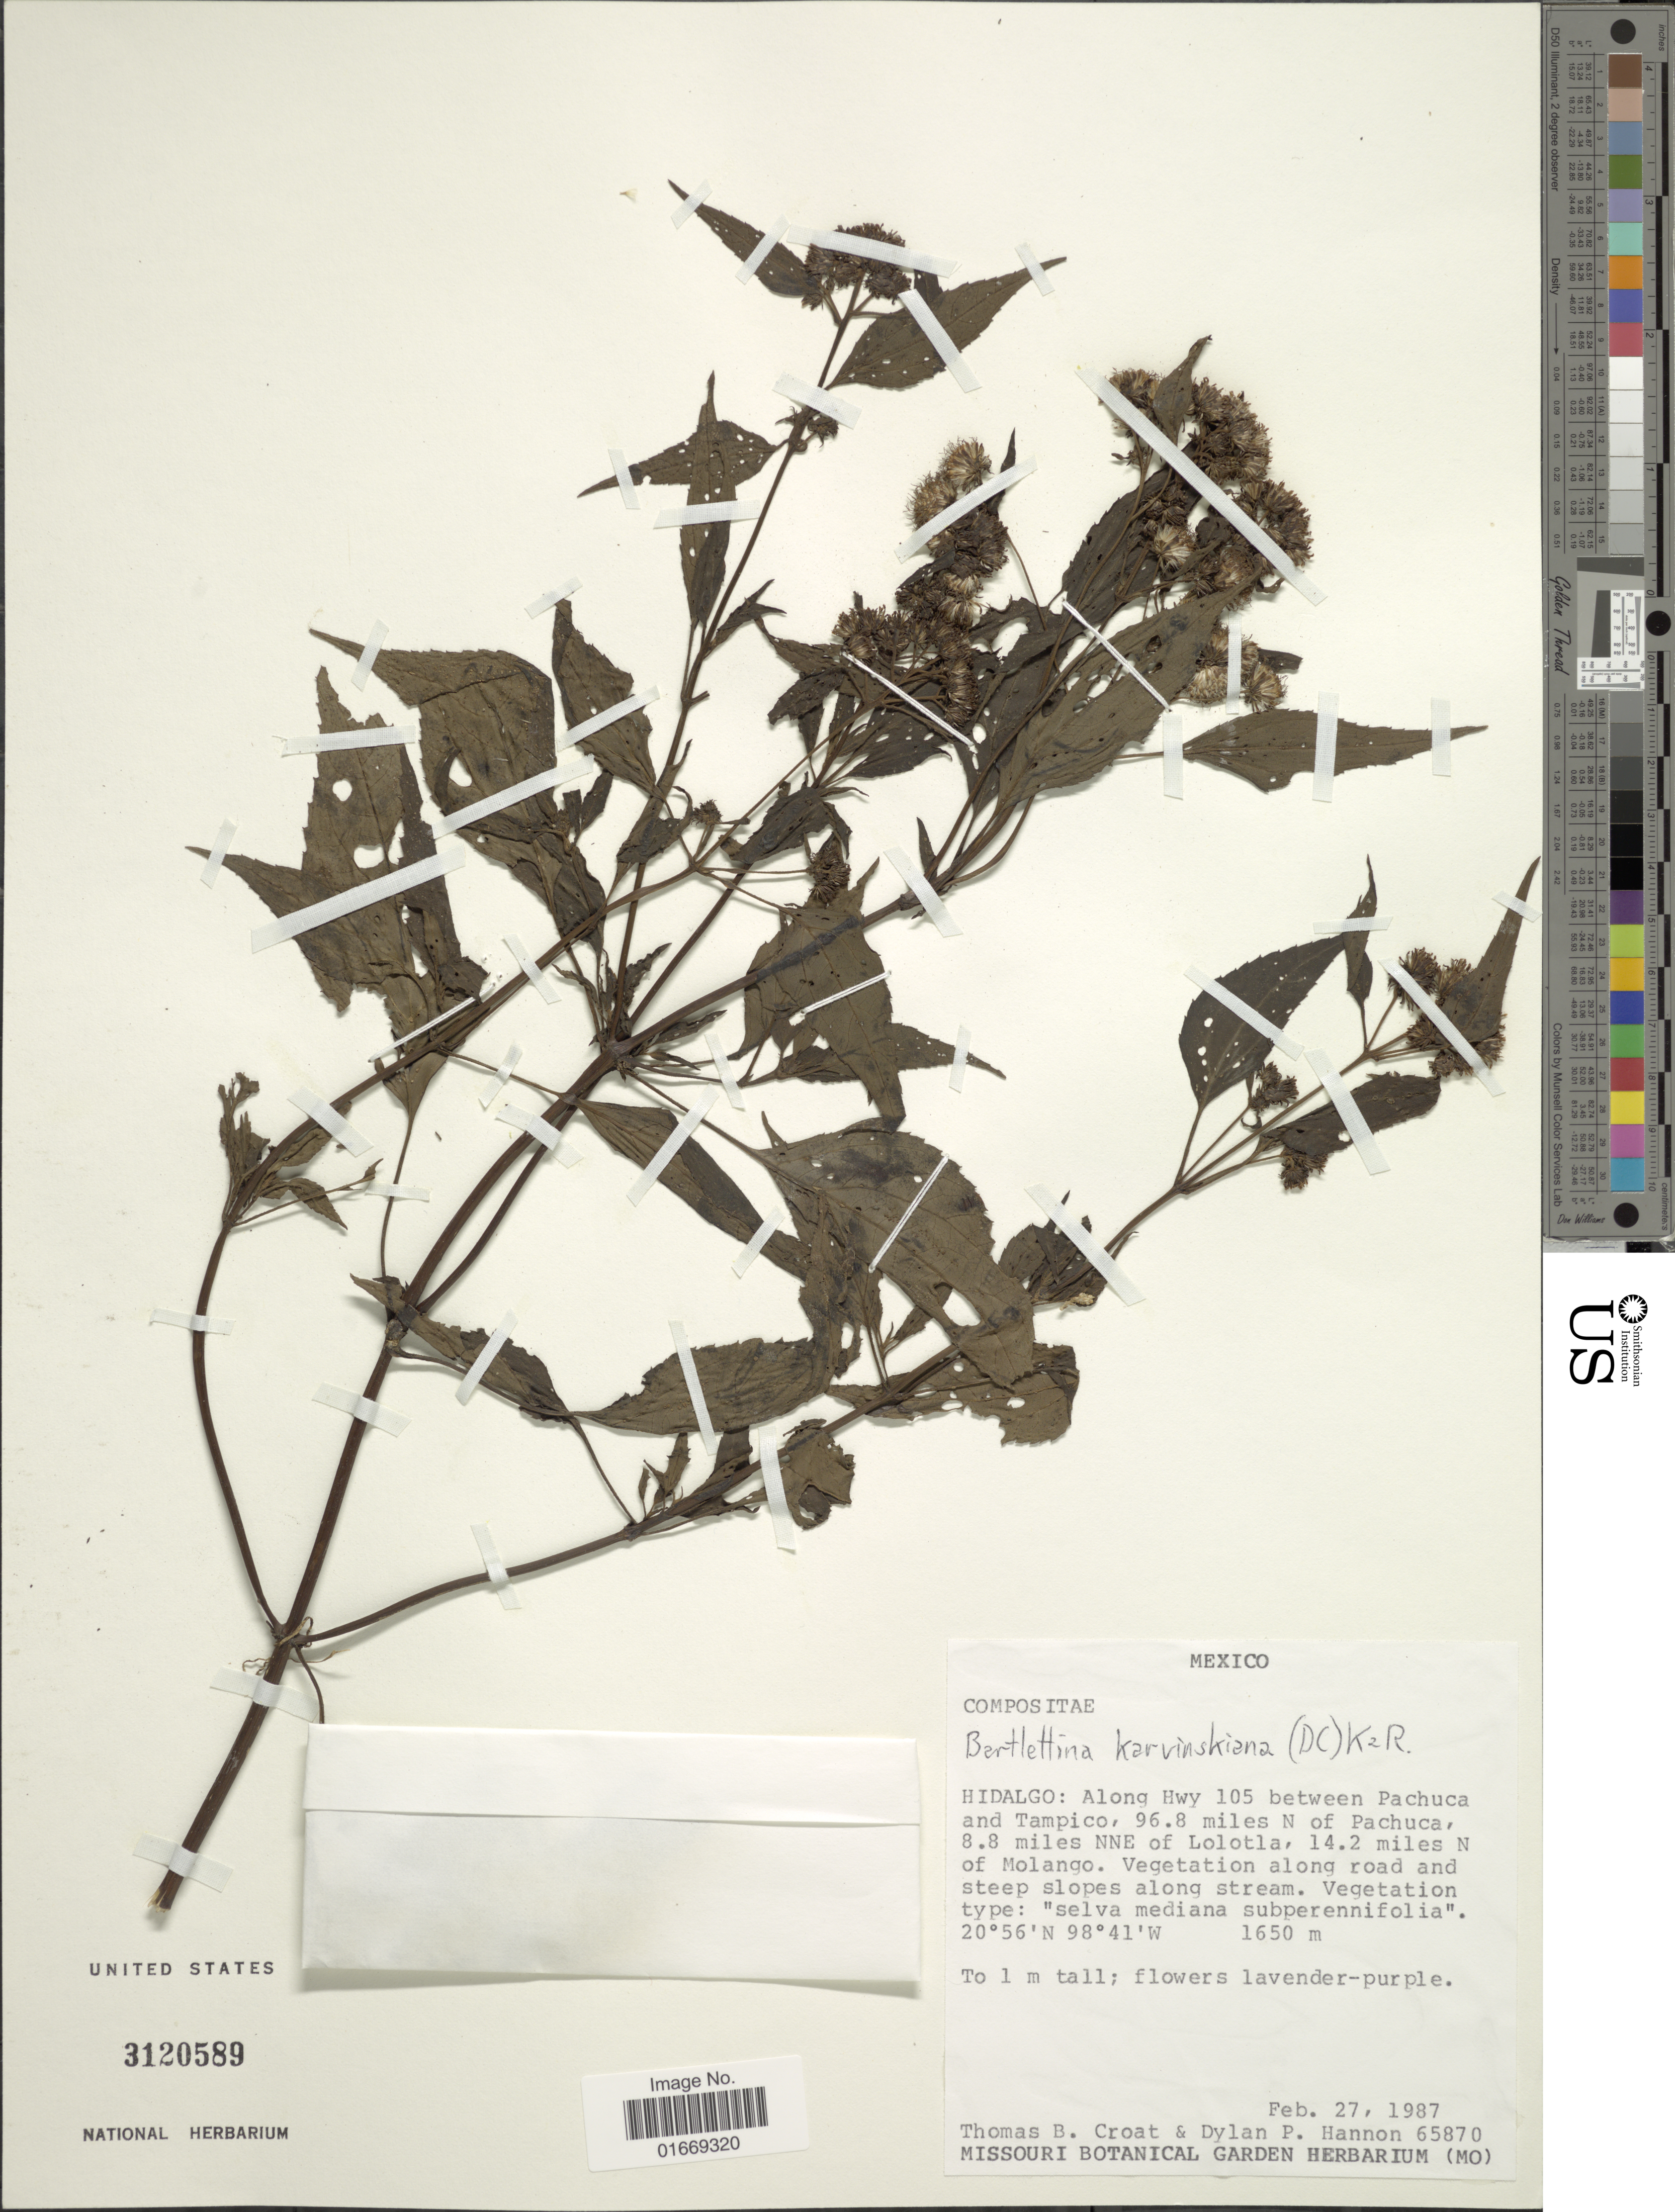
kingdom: Plantae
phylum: Tracheophyta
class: Magnoliopsida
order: Asterales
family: Asteraceae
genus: Bartlettina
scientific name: Bartlettina karvinskiana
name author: (DC.) R.M. King & H. Rob.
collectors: T. B. Croat & D. Hannon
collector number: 65870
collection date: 1987-02-27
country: Mexico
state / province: Hidalgo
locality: Hidalgo: Along Hwy 105 between Pachuca and Tampico, 96.8 miles N of Pachuca, 8.8 miles NNE of Lolotla, 14.2 miles N of Molango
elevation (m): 1650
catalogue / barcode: US 3120589